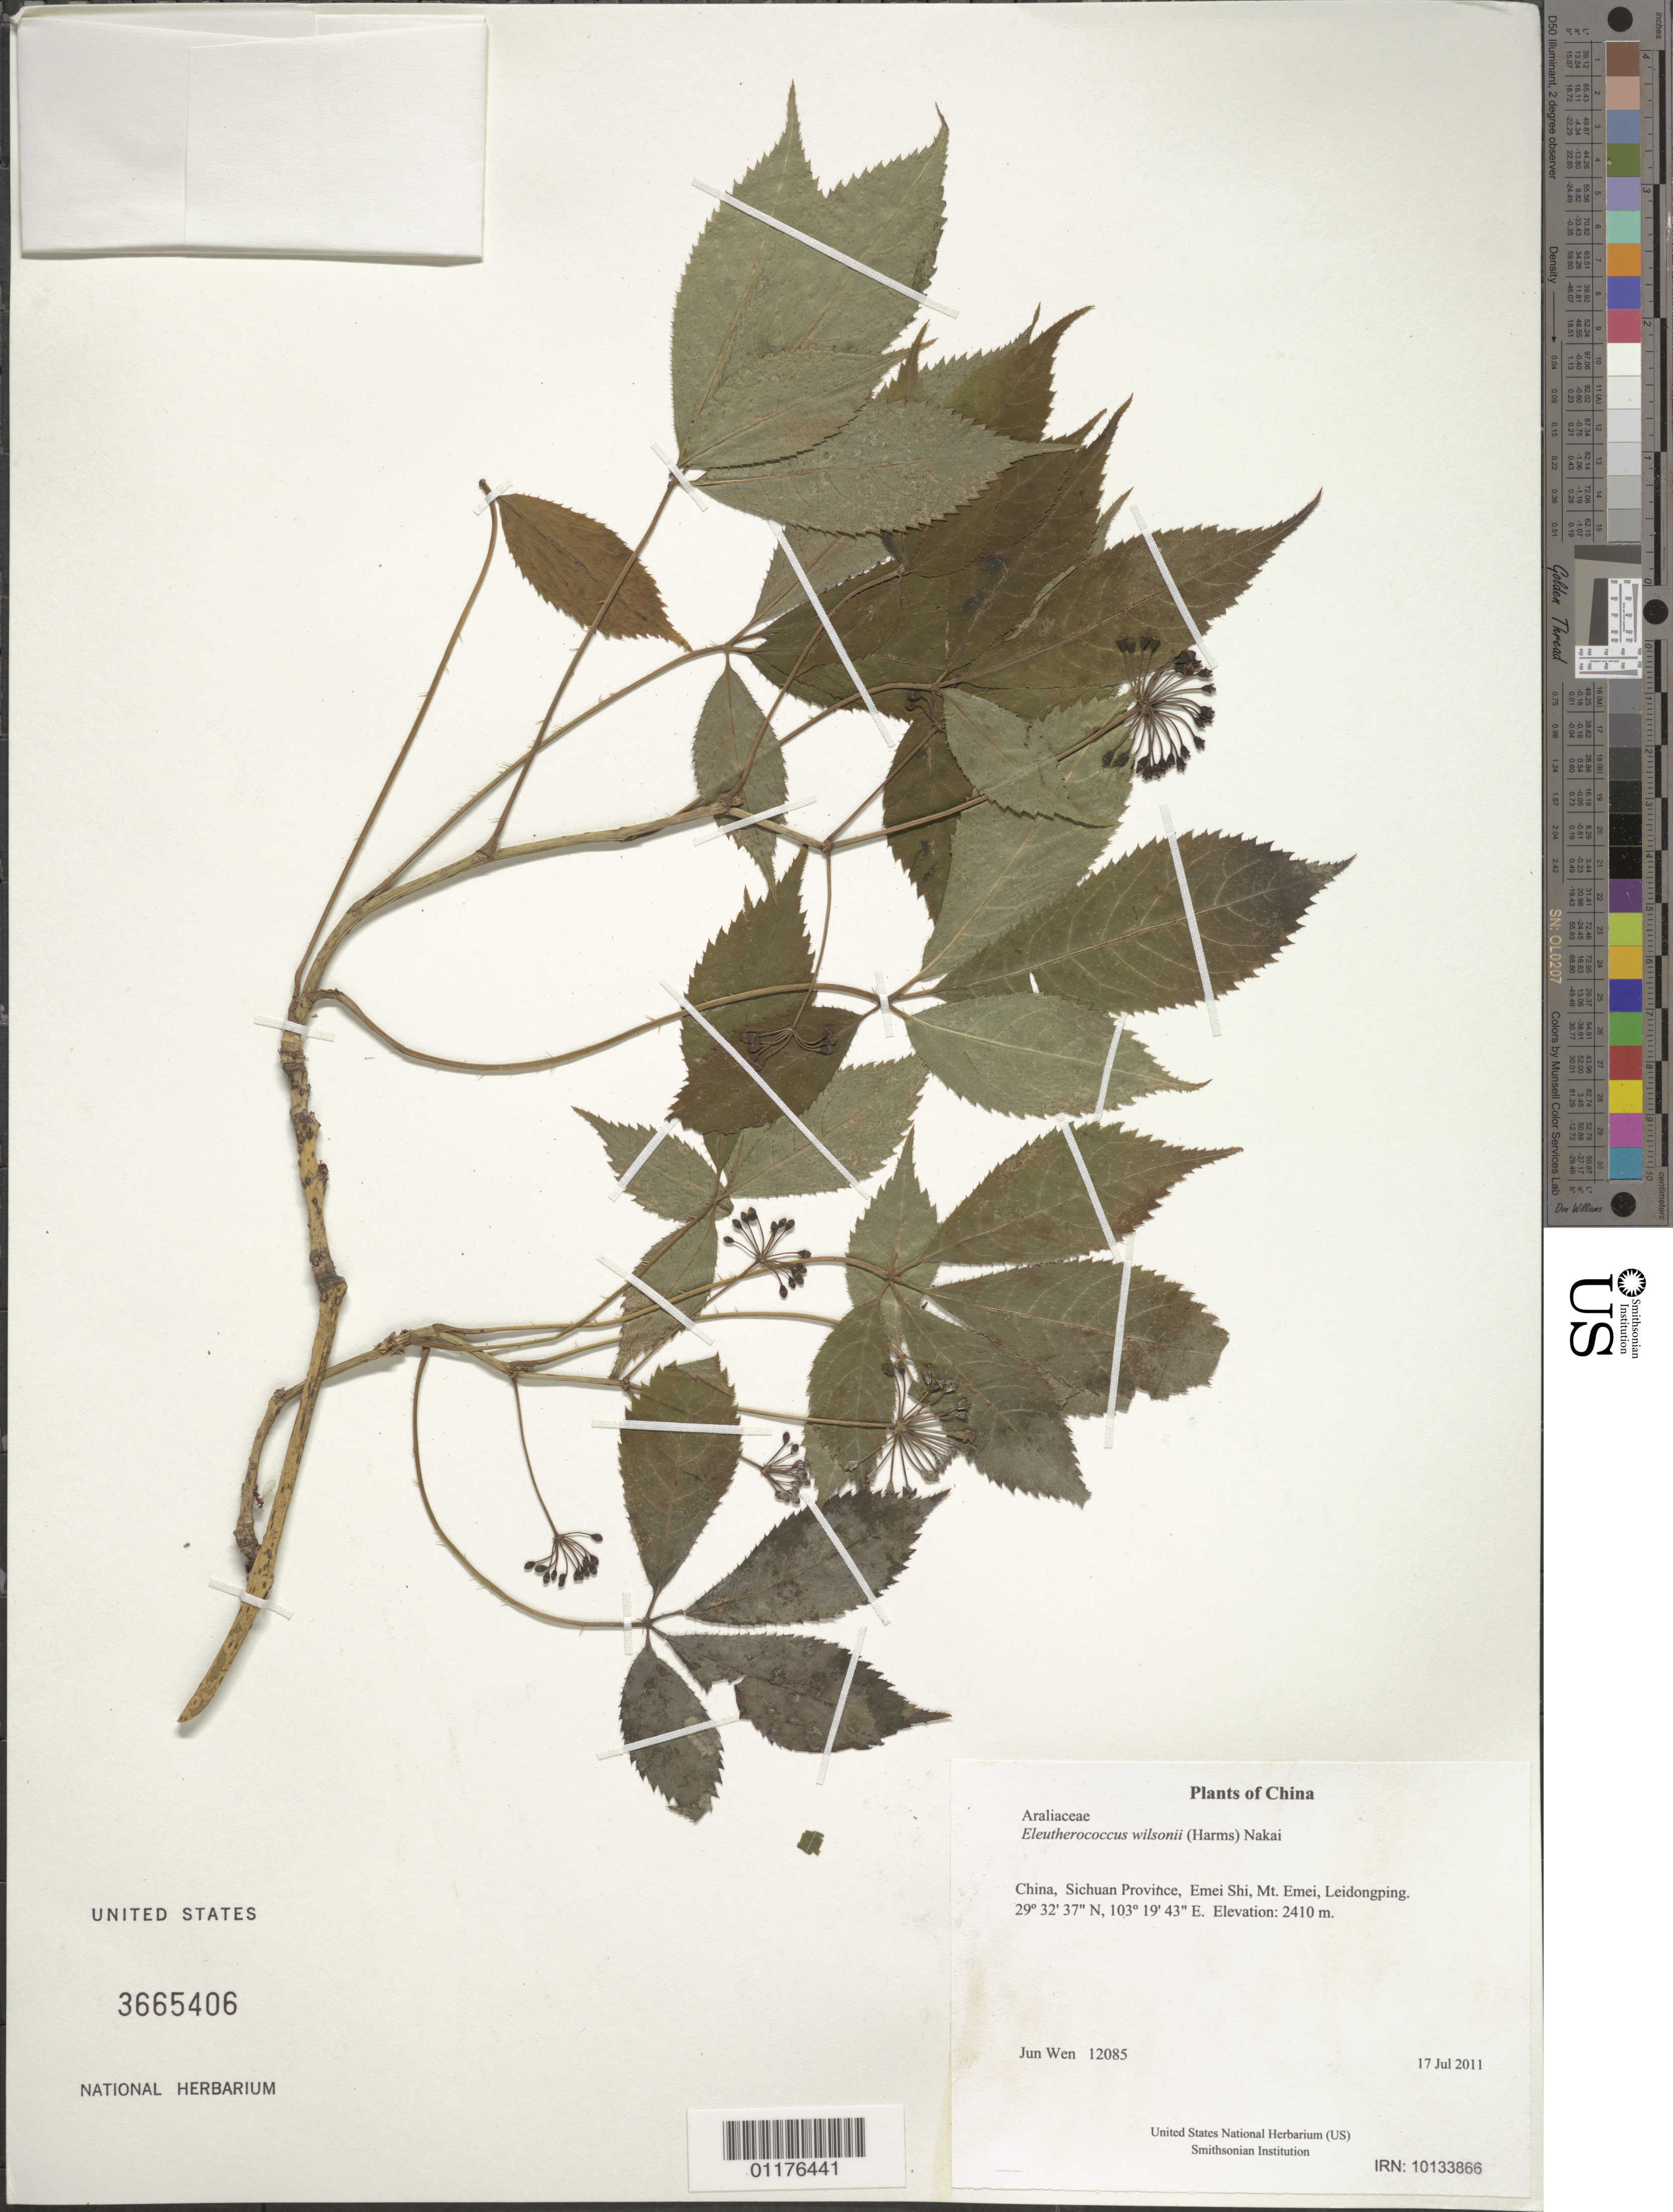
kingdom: Plantae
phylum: Tracheophyta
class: Magnoliopsida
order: Apiales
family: Araliaceae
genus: Eleutherococcus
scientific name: Eleutherococcus wilsonii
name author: (Harms) Nakai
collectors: J. Wen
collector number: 12085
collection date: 2011-07-17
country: China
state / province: Sichuan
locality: Emei Shi, Mt. Emei, Leidongping.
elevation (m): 2410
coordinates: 29 32 37.3 N, 103 19 43.3 E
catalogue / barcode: US 3665406